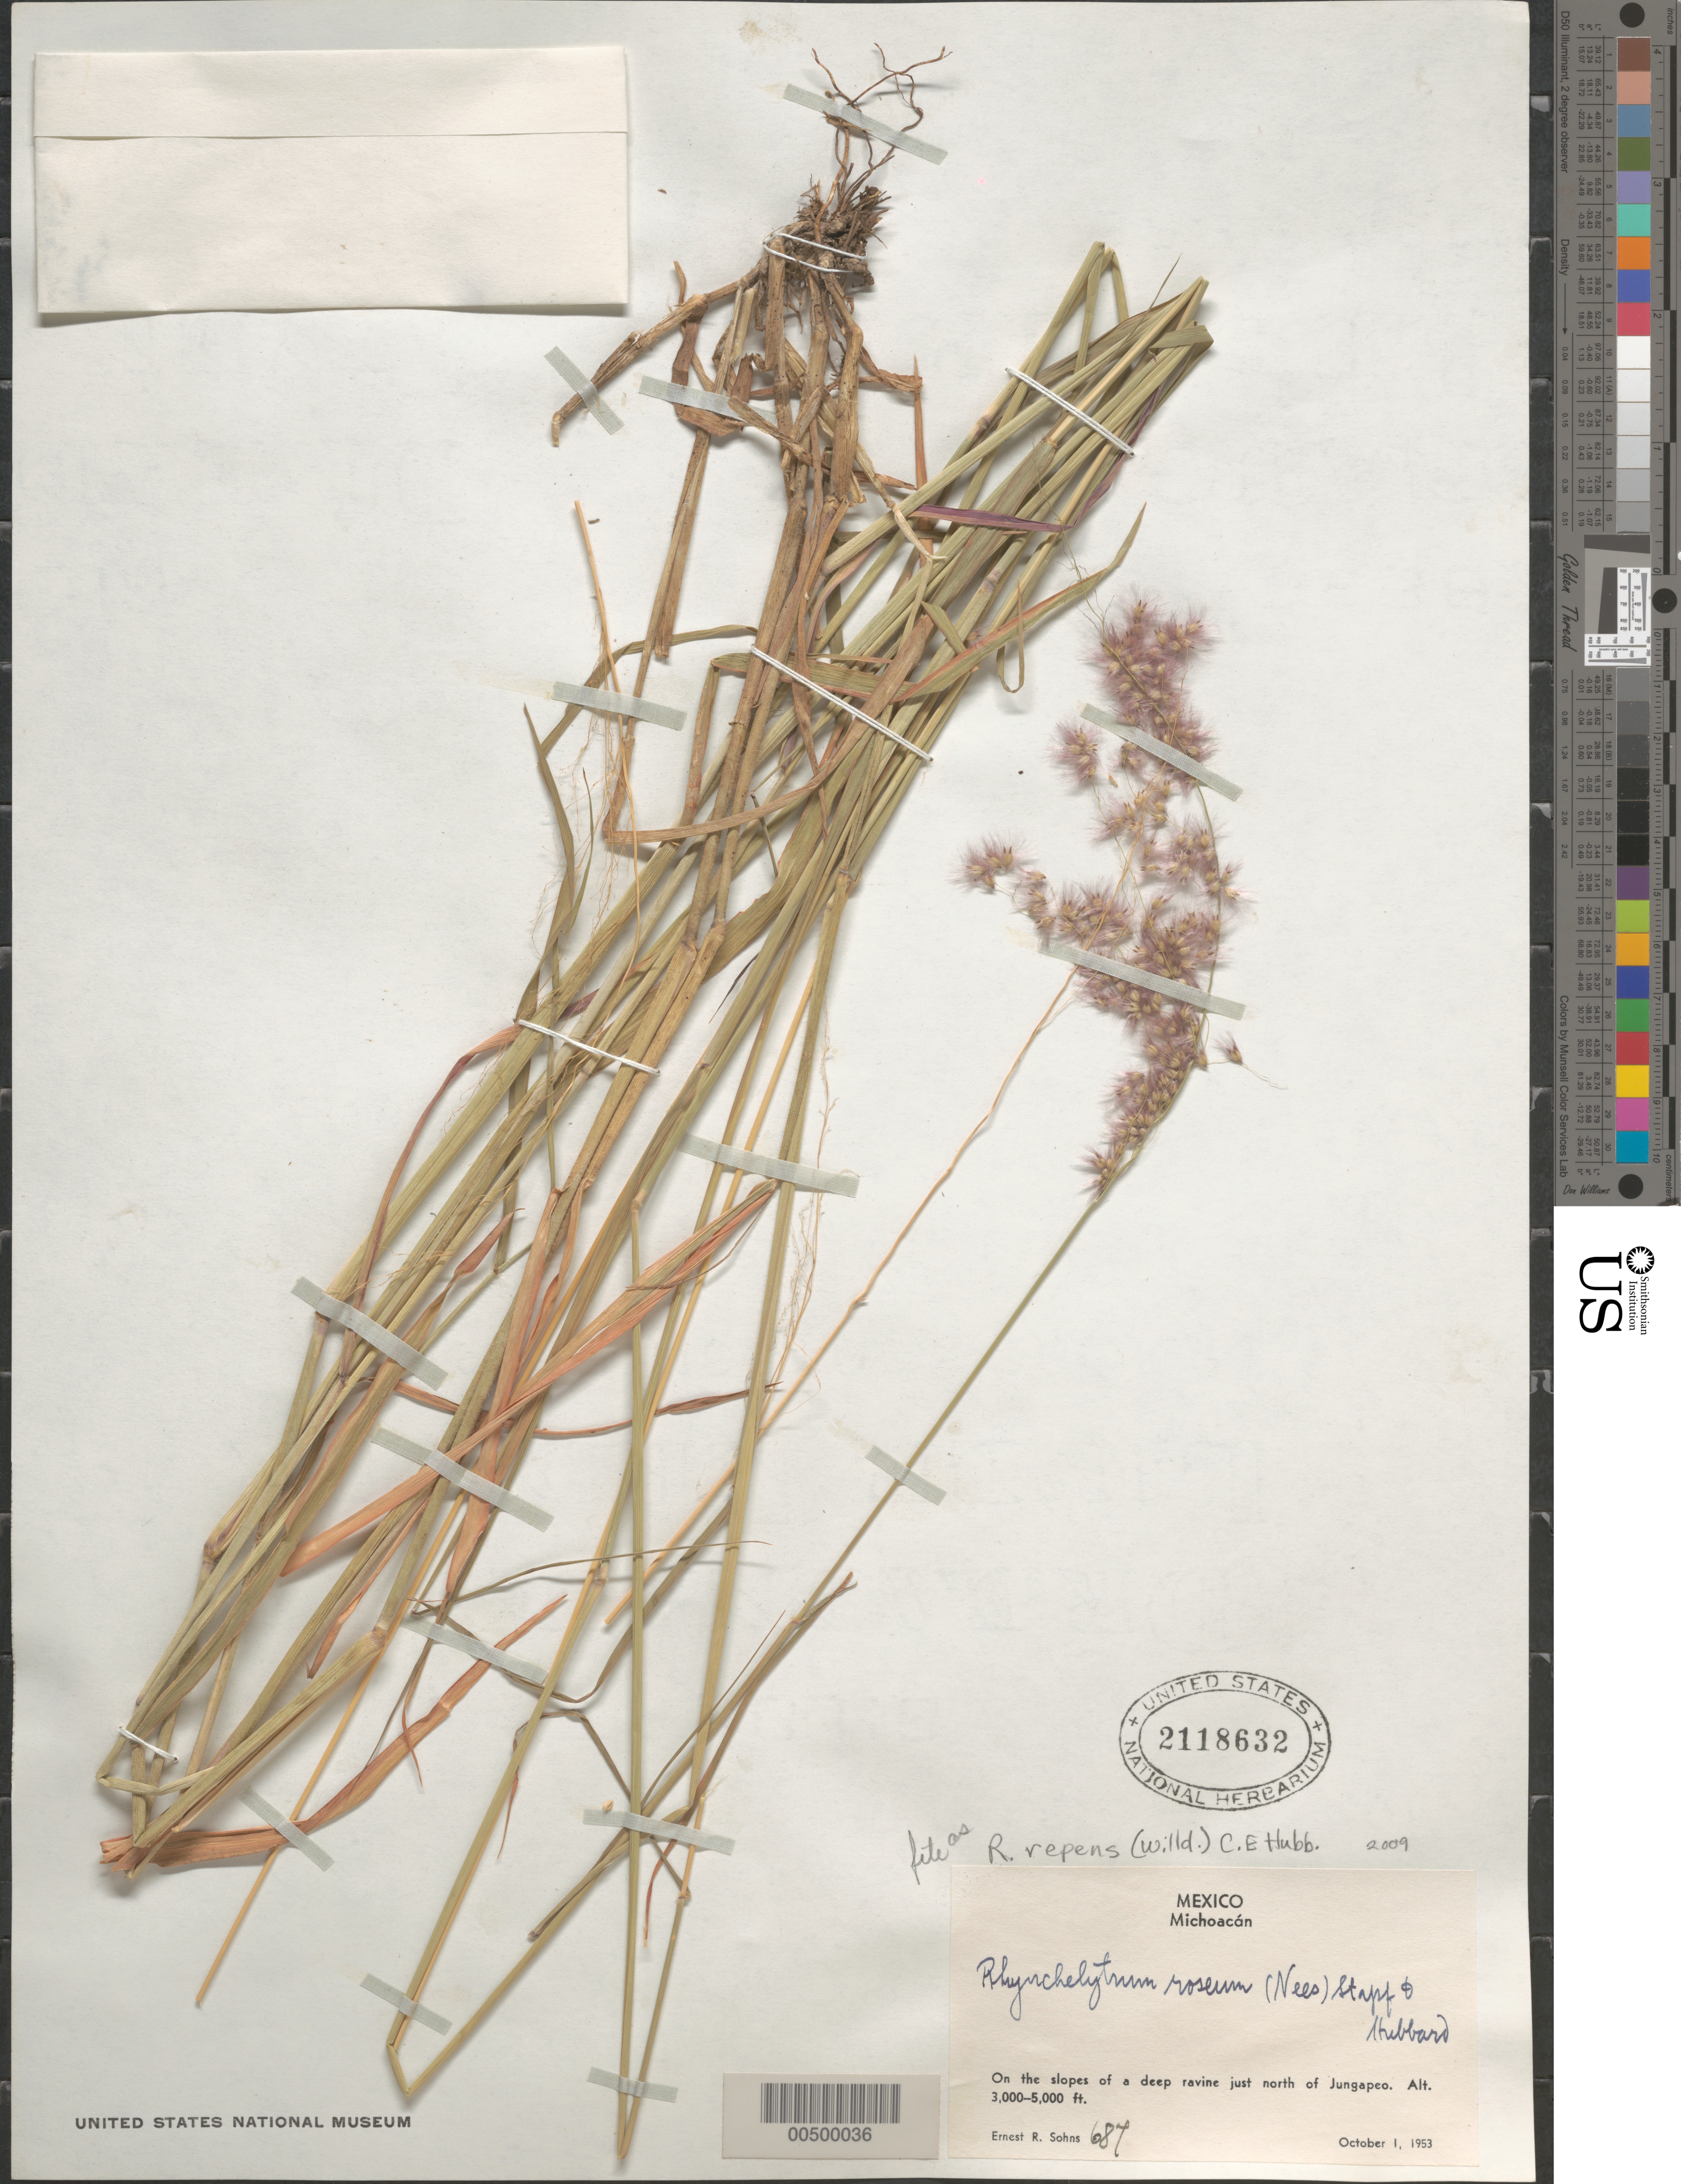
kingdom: Plantae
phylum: Tracheophyta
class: Liliopsida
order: Poales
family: Poaceae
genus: Rhynchelytrum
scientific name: Rhynchelytrum repens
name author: (Willd.) C.E. Hubb.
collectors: E. R. Sohns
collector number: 687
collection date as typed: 1 Oct 1953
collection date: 1953-10-01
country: Mexico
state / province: Michoacán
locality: Just N of Jungapeo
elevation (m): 914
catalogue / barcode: US 2118632